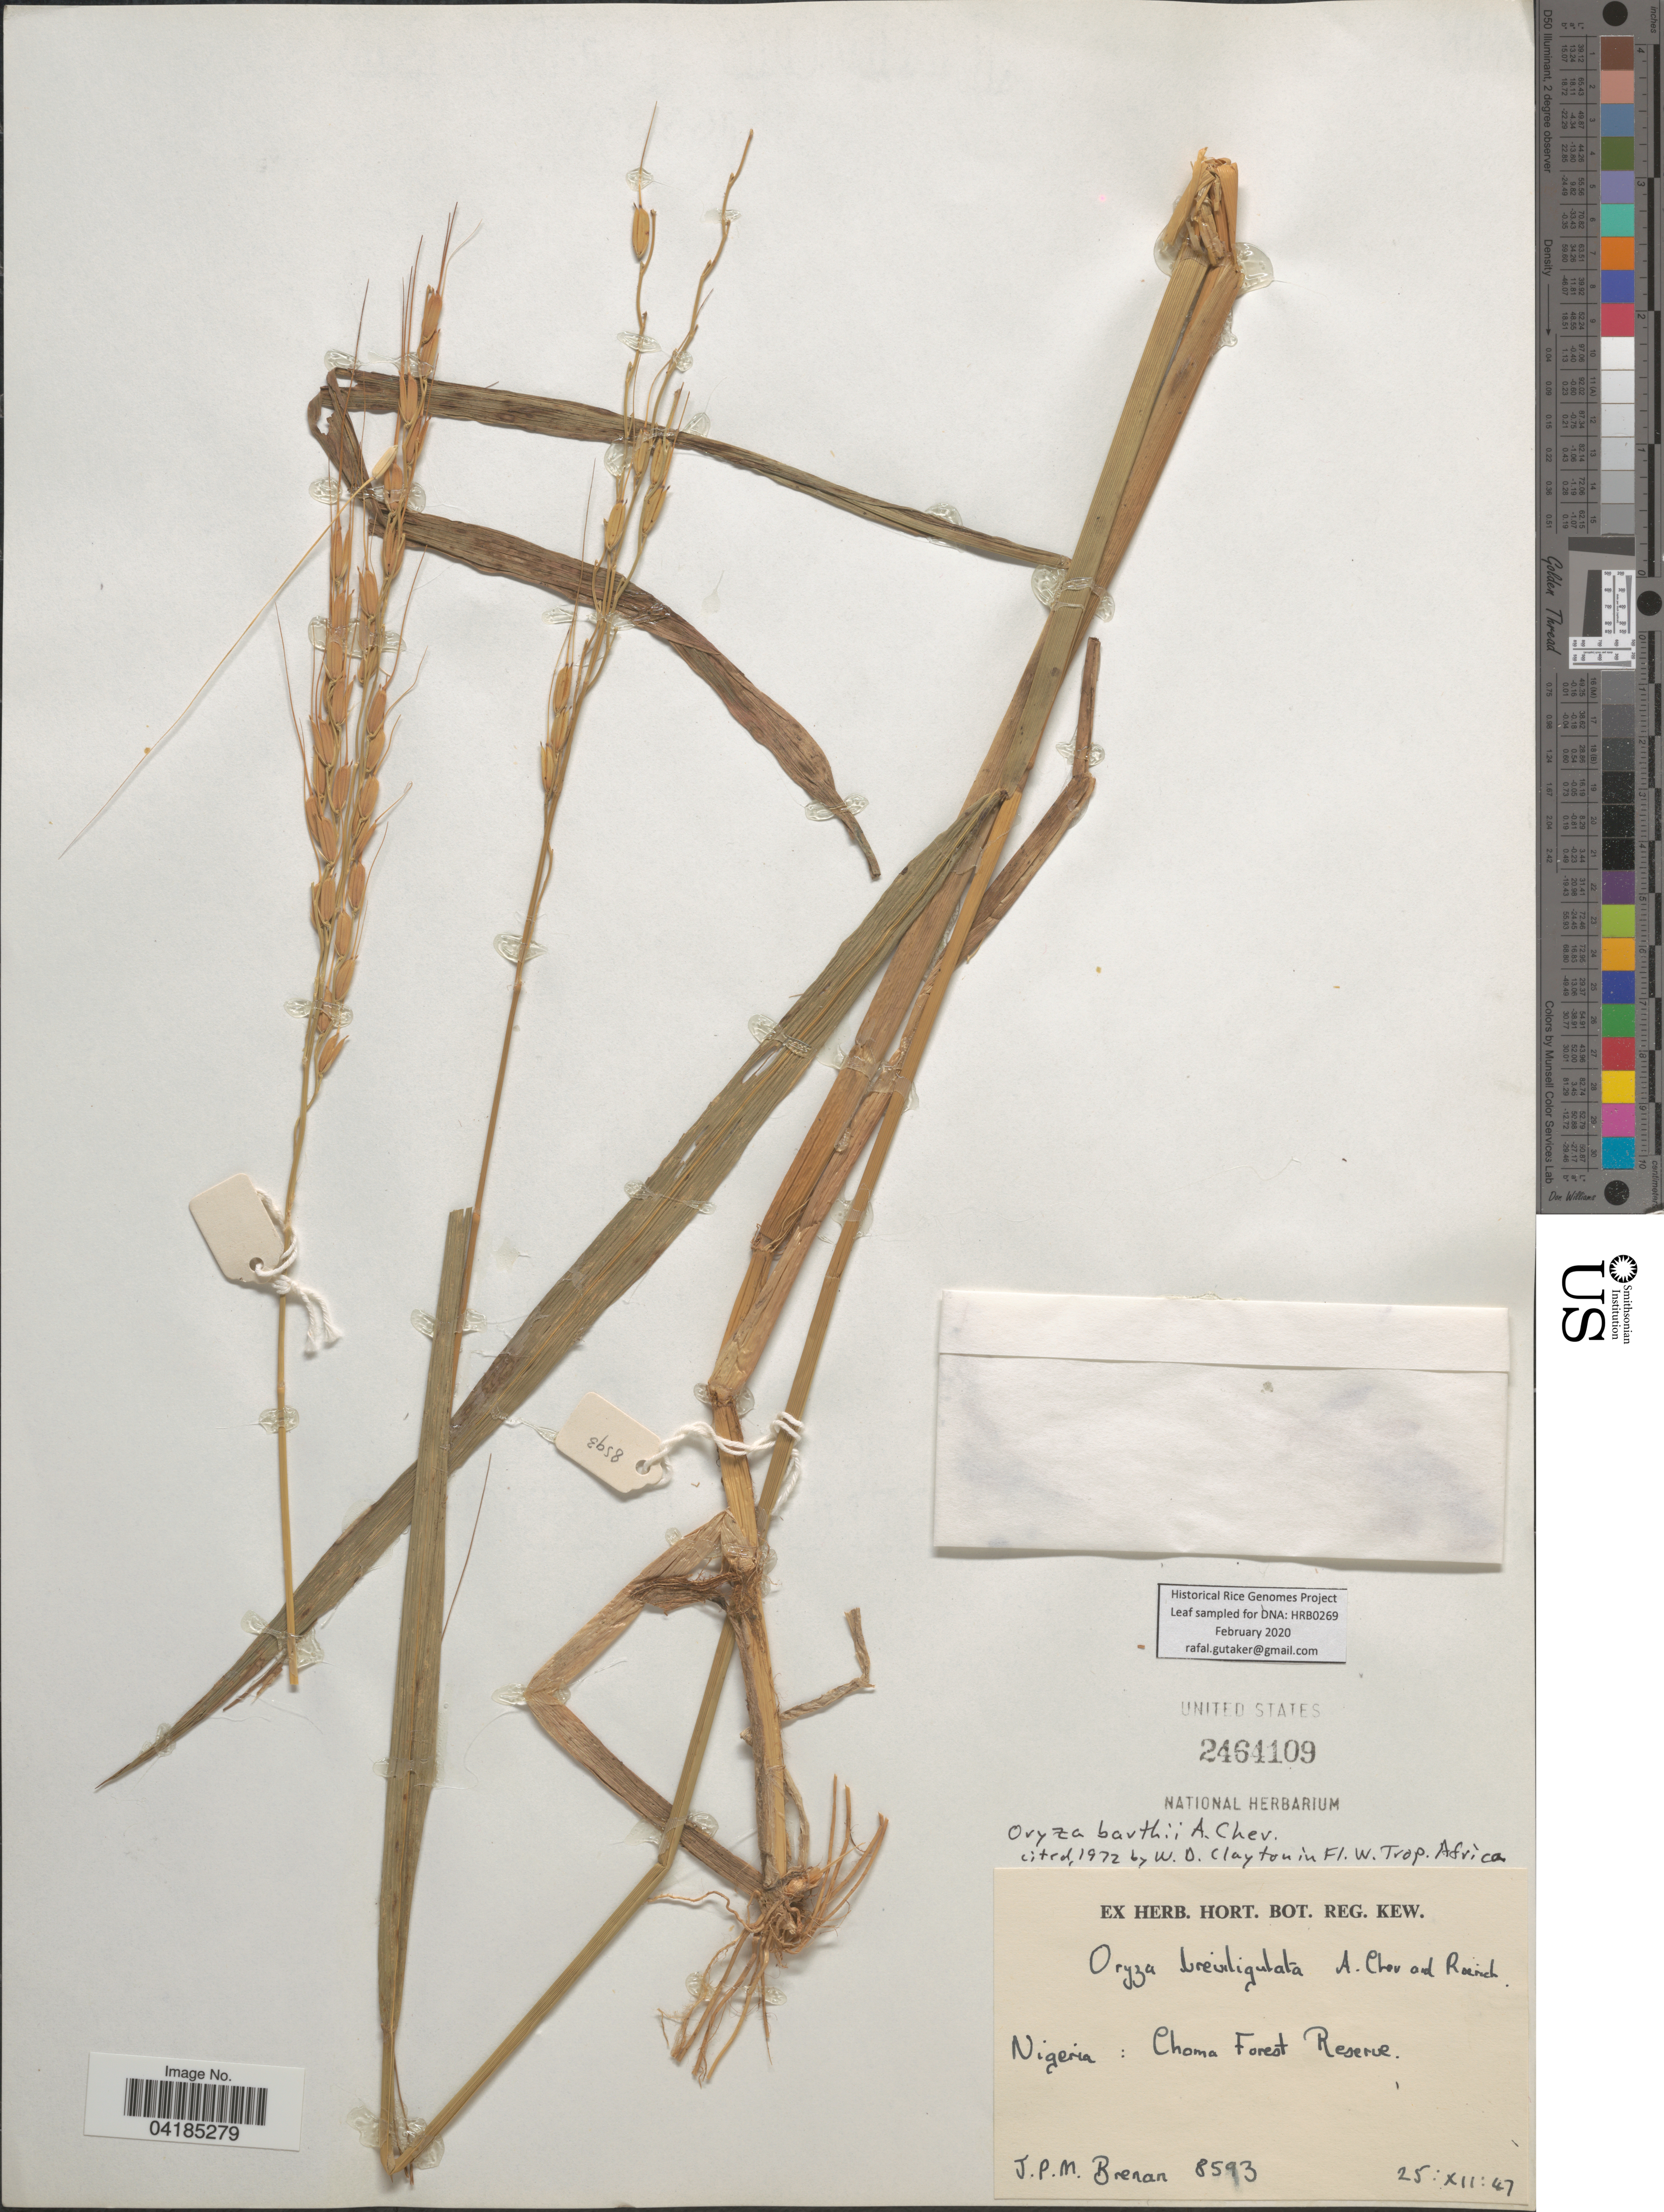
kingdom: Plantae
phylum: Tracheophyta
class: Liliopsida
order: Poales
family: Poaceae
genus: Oryza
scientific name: Oryza barthii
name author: A. Chev.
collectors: J. Brenan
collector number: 8593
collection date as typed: Transcribed d/m/y: 25/12/47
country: Nigeria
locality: Choma Forest Reserve.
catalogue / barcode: US 2464109